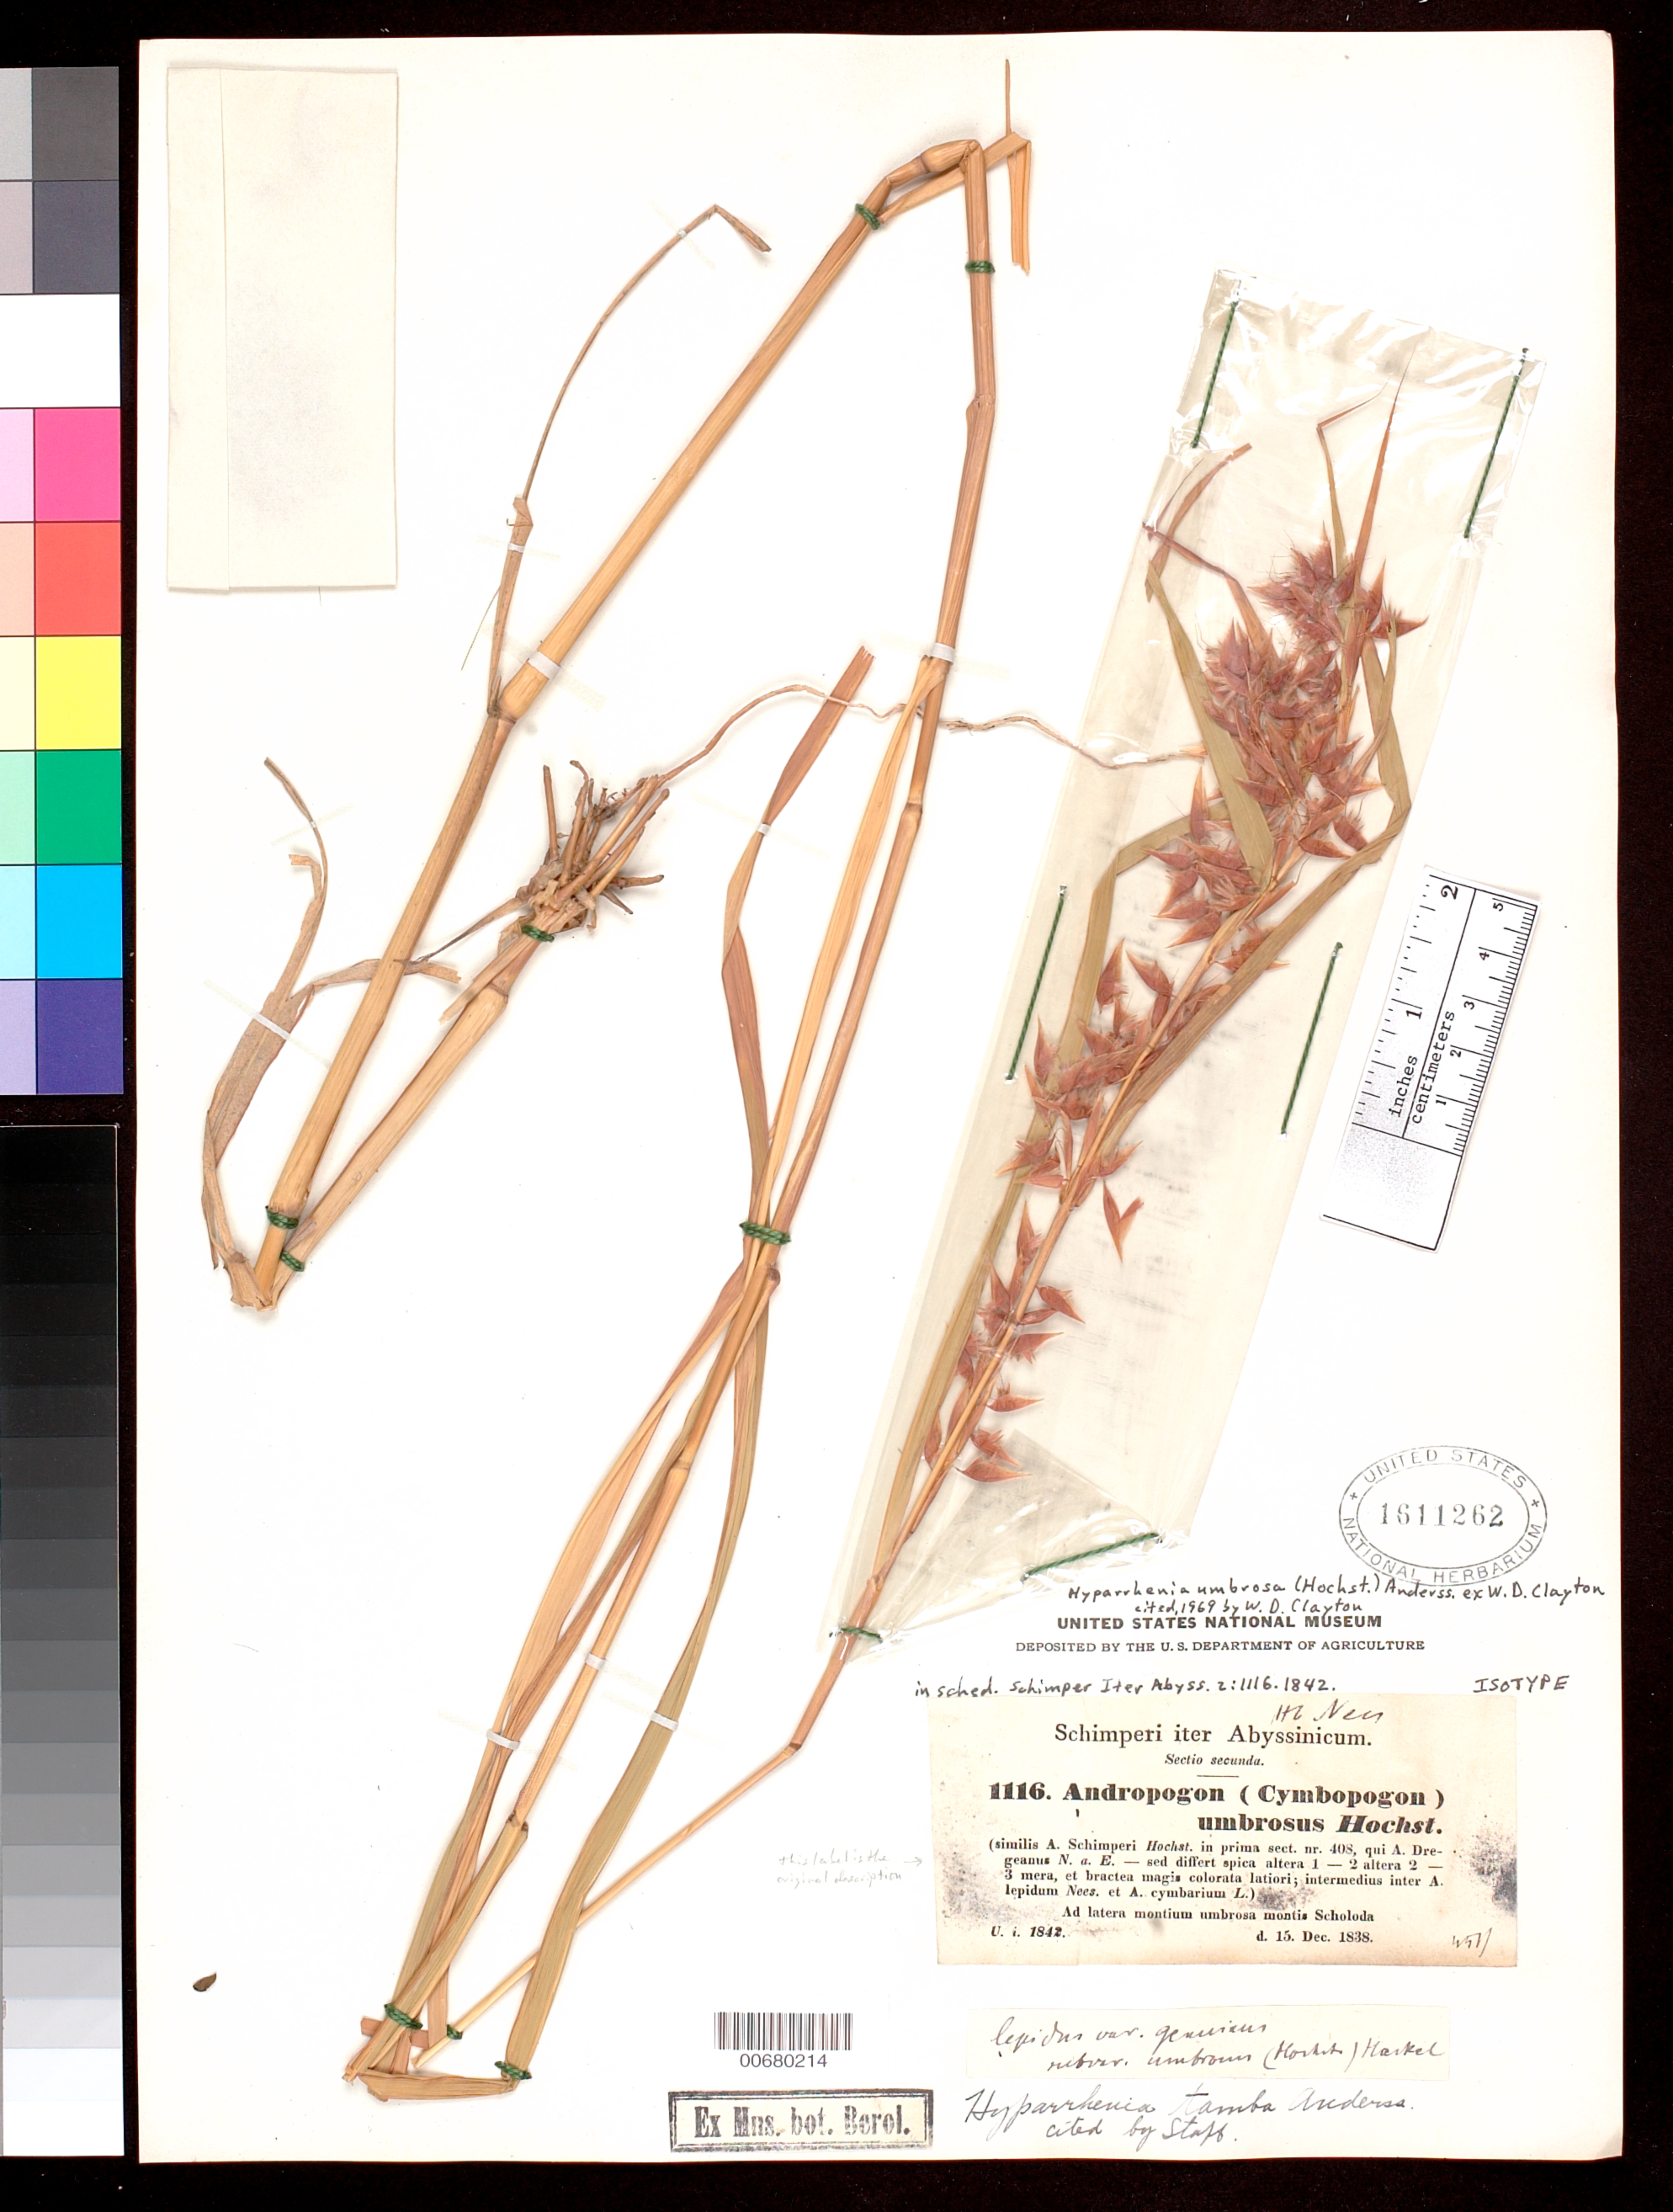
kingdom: Plantae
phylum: Tracheophyta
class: Liliopsida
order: Poales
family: Poaceae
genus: Andropogon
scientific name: Andropogon umbrosus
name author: Hochst.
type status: Isotype; Syntype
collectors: G. W. Schimper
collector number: Sect. II, 1116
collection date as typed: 15 Dec 1838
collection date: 1838-12-15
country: Ethiopia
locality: Ad latera montium umbrosa montis Scholoda.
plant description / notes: Name validated by distribution of exsiccatae with description, "in sched., Schimp. Iter Abyss. 2: 1116 (1842) as cited in revision by W.D. Clayton (1969). Also published (ex A. Rich.), Tent. Fl. Abyss. 2: 467 (1851).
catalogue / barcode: US 1611262